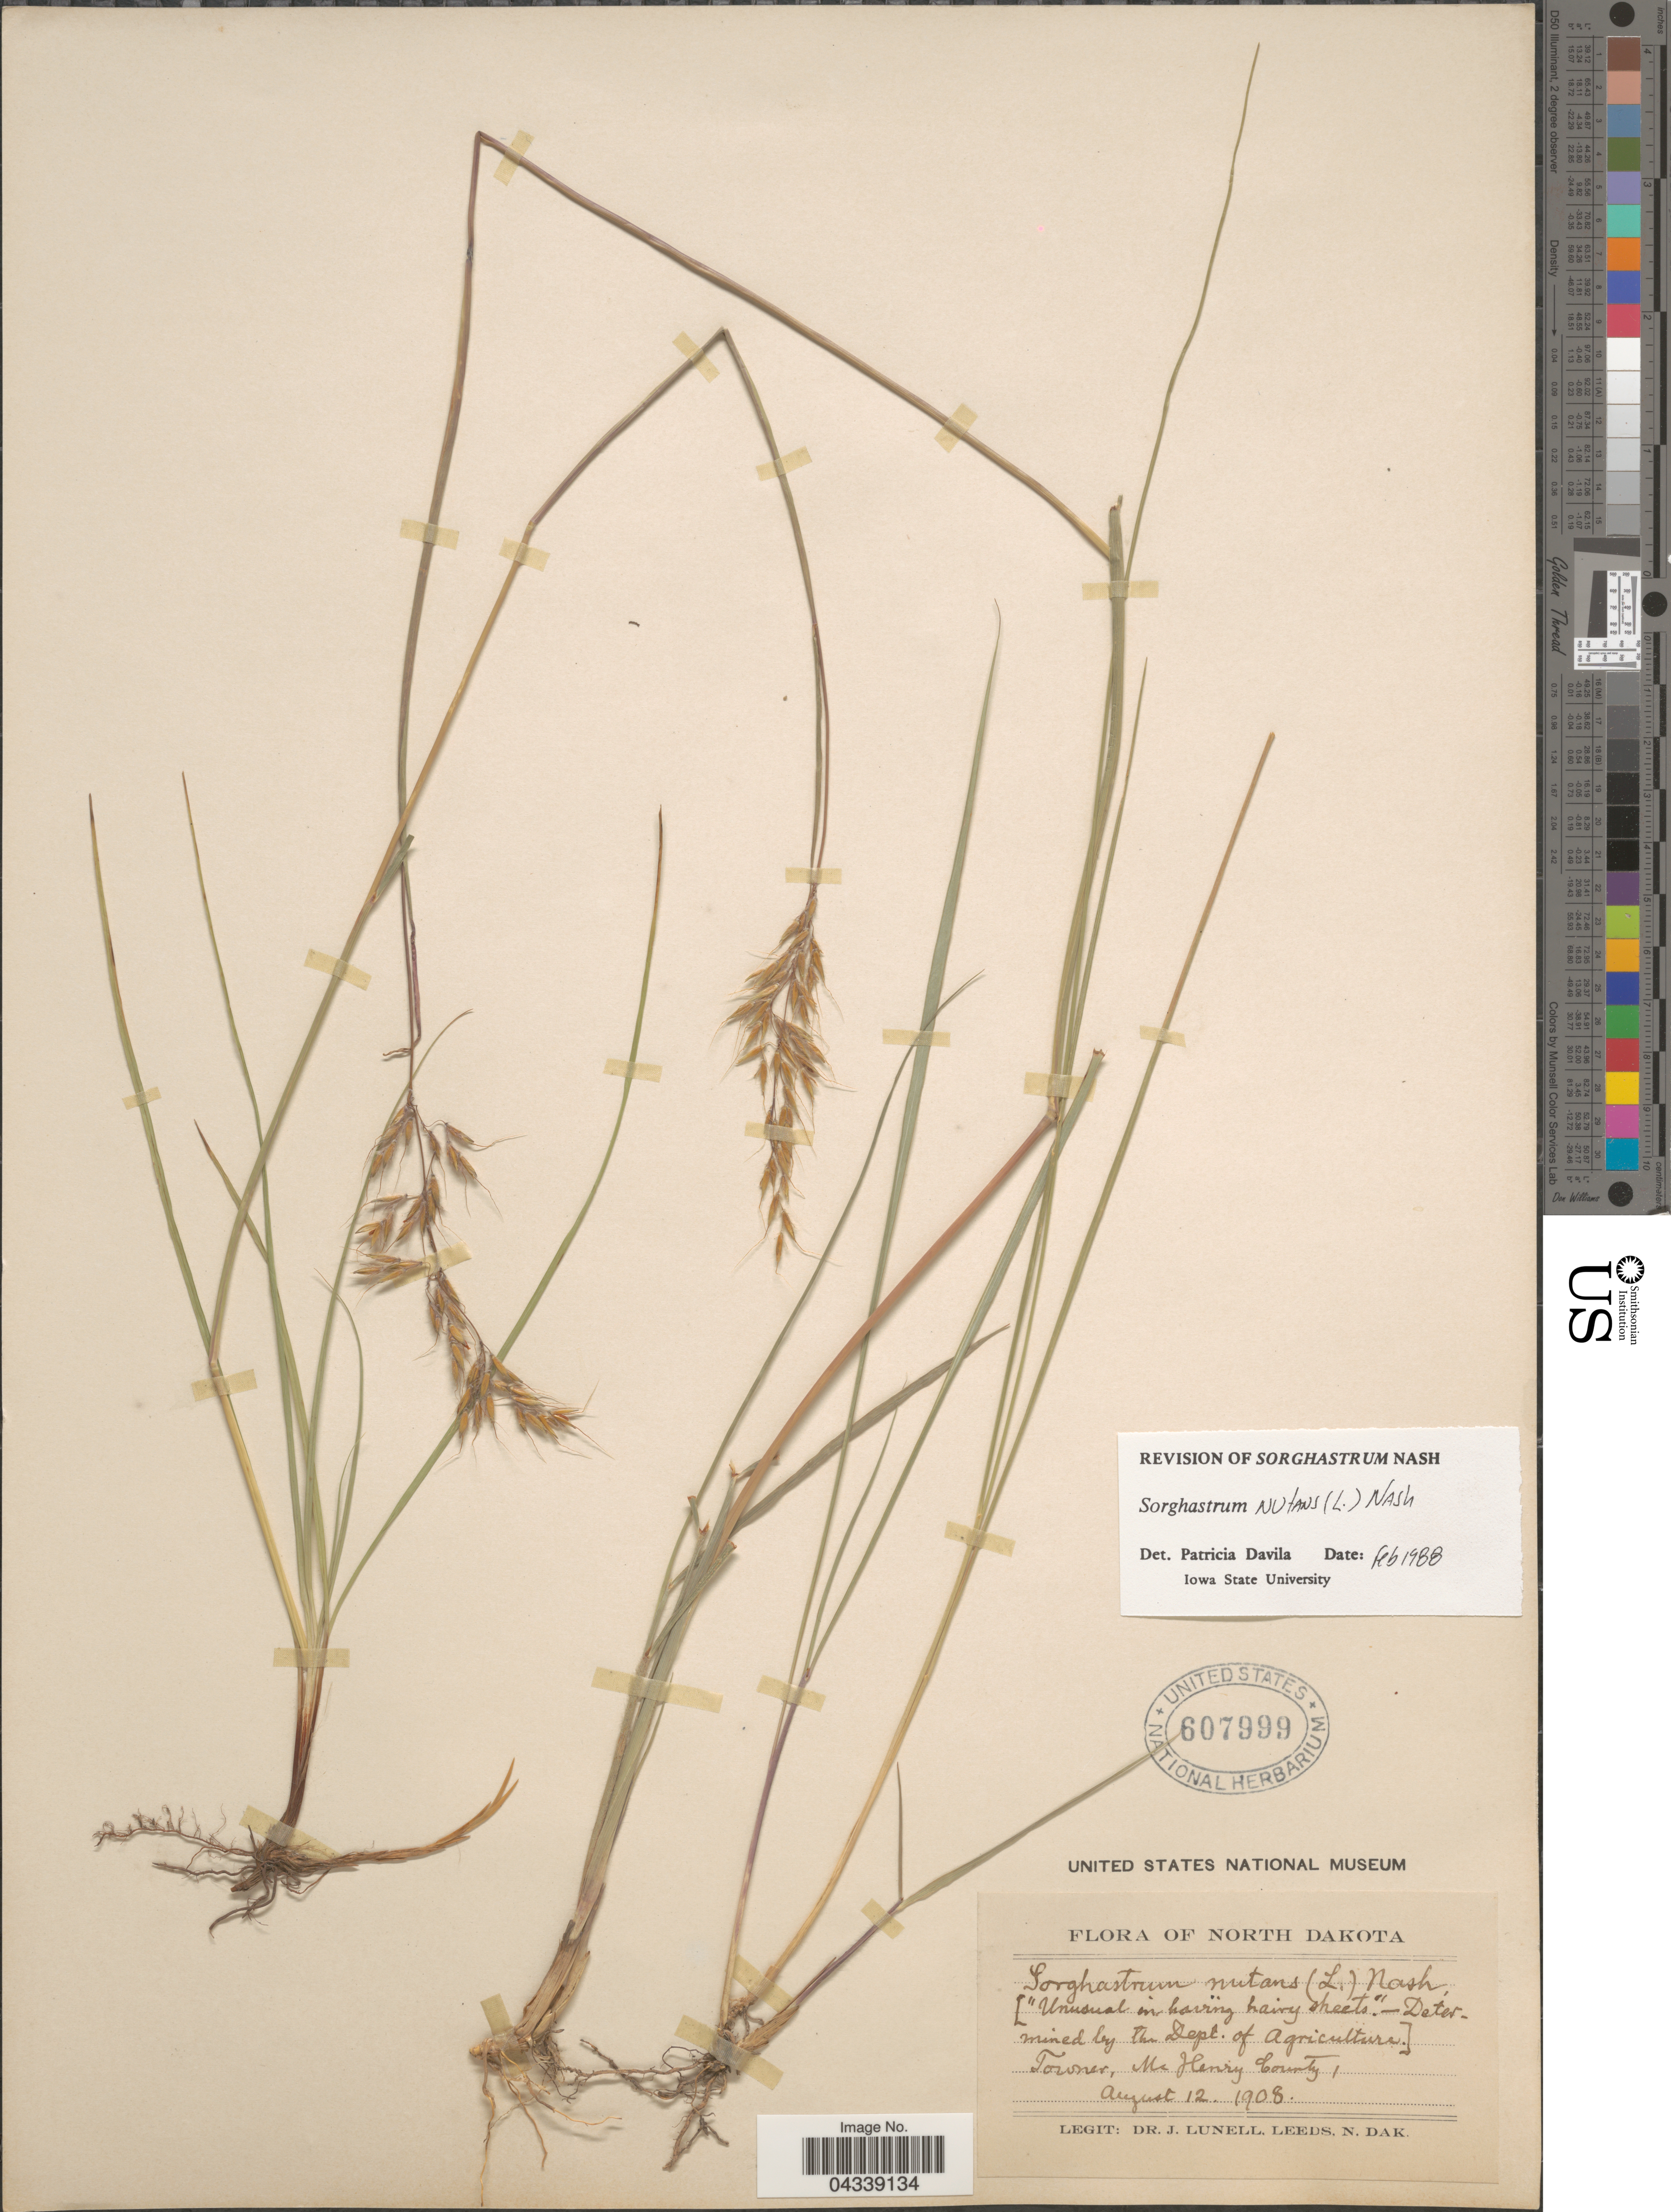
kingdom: Plantae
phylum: Tracheophyta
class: Liliopsida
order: Poales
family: Poaceae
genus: Sorghastrum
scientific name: Sorghastrum nutans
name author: (L.) Nash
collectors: J. Leeds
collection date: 1908-08-12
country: United States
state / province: North Dakota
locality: Towner, Mc Henry County.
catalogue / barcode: US 607999